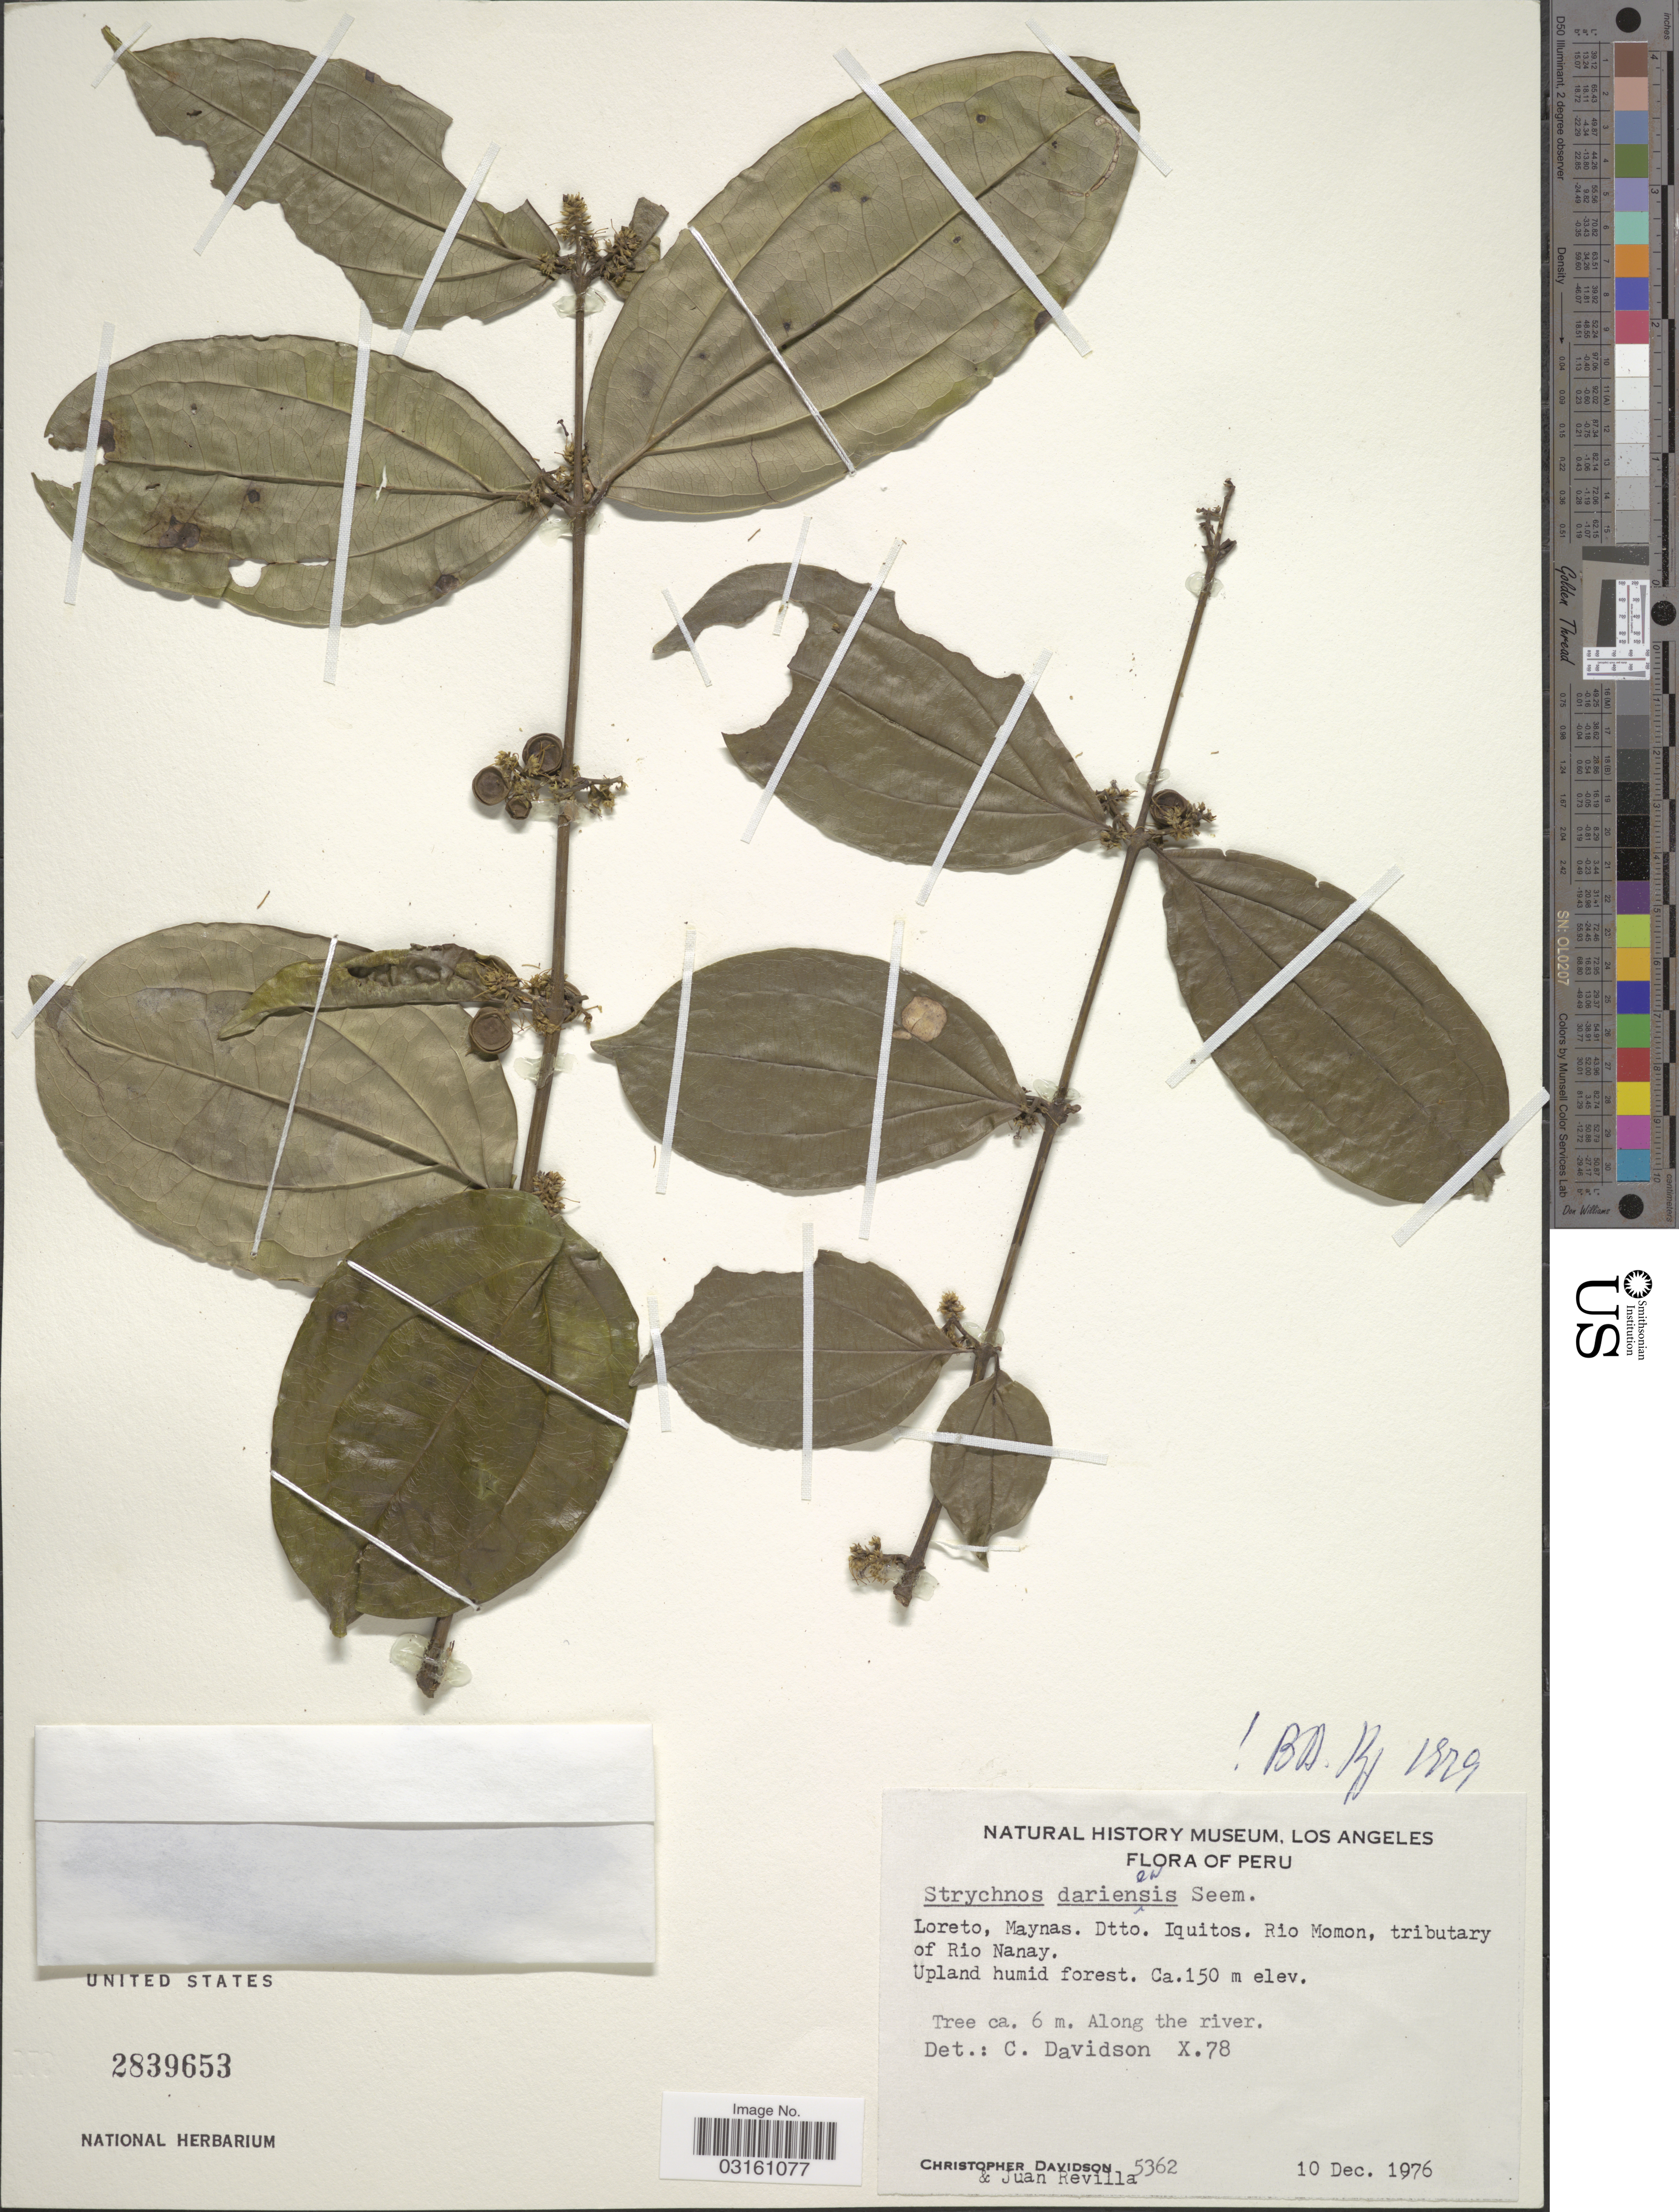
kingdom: Plantae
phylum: Tracheophyta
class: Magnoliopsida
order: Gentianales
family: Loganiaceae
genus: Strychnos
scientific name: Strychnos bredemeyeri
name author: (Schult.) Sprague & Sandwith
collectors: C. Davidson & J. Revilla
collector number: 5362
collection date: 1976-12-10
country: Peru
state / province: Loreto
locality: Maynas. Dtto. Iquitos. Rio Momon, tributary of Rio Nanay.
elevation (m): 150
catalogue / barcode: US 2839653